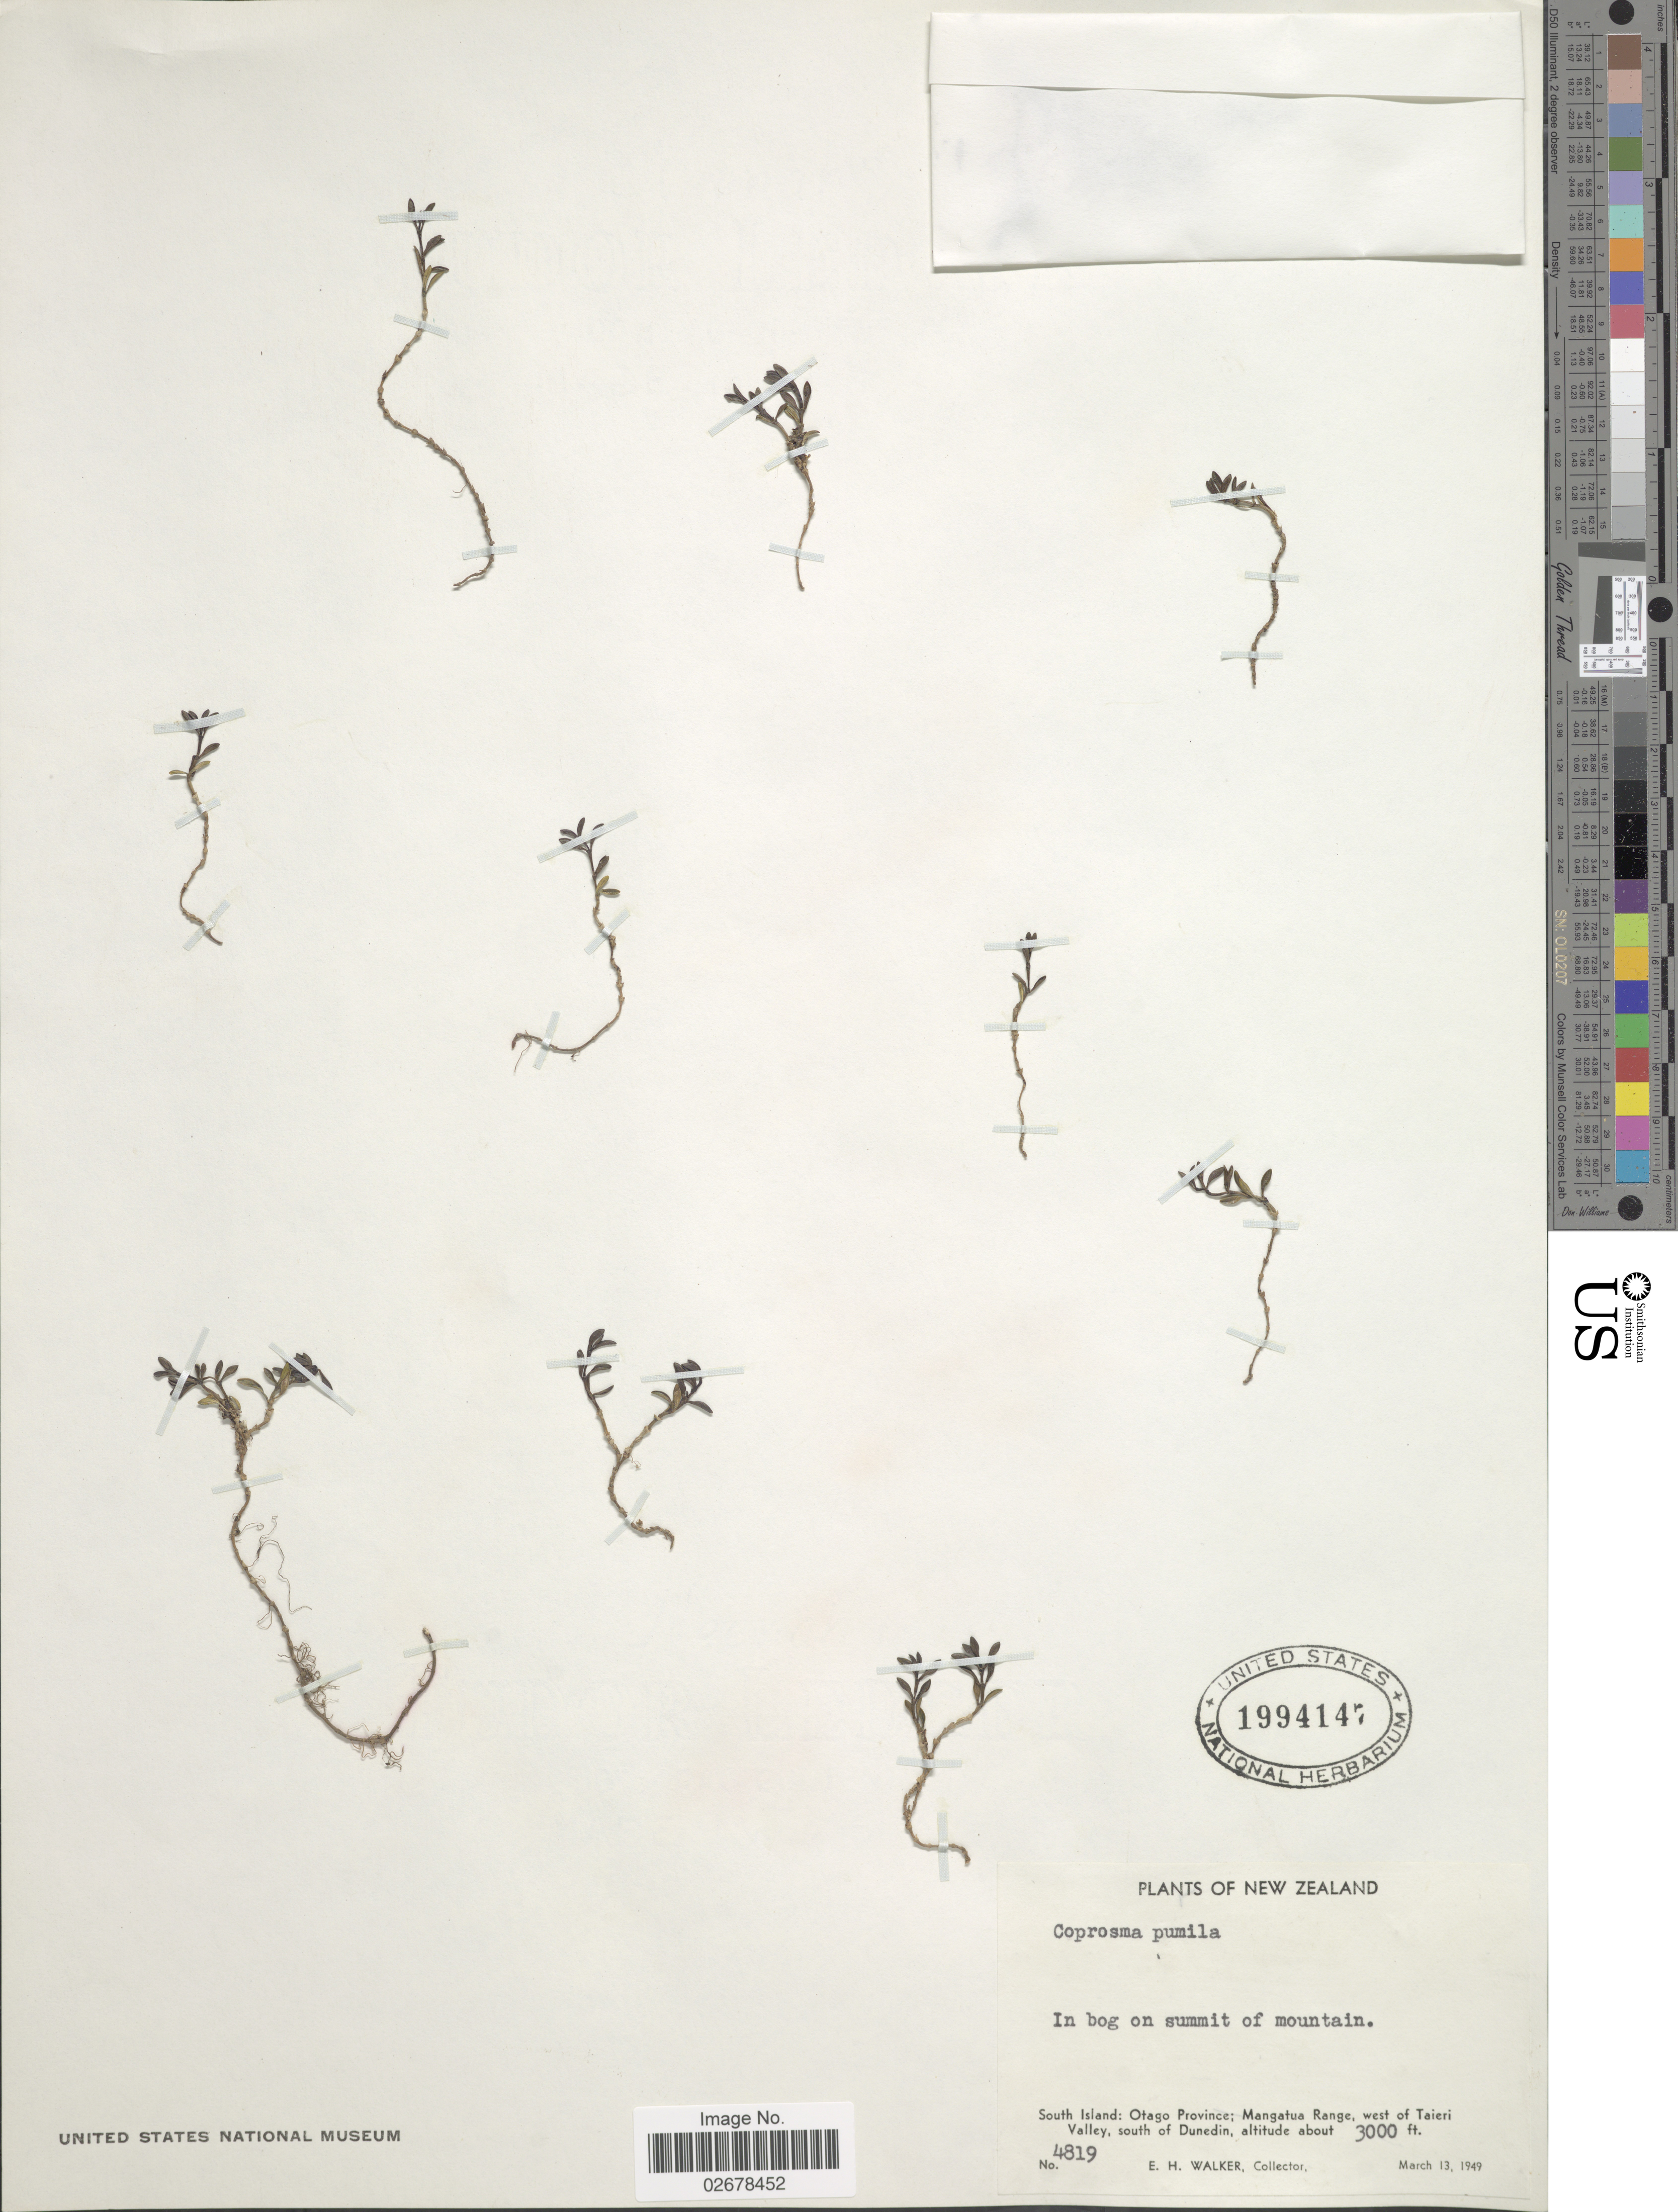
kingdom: Plantae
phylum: Tracheophyta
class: Magnoliopsida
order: Gentianales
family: Rubiaceae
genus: Coprosma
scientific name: Coprosma pumila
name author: Hook. f.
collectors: E. H. Walker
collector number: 4819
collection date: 1949-03-13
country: New Zealand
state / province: Otago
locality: South Island; Mangatua Range, west of Taieri Valley, south of Dunedin, in bog on summit of mountain.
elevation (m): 914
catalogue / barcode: US 1994147